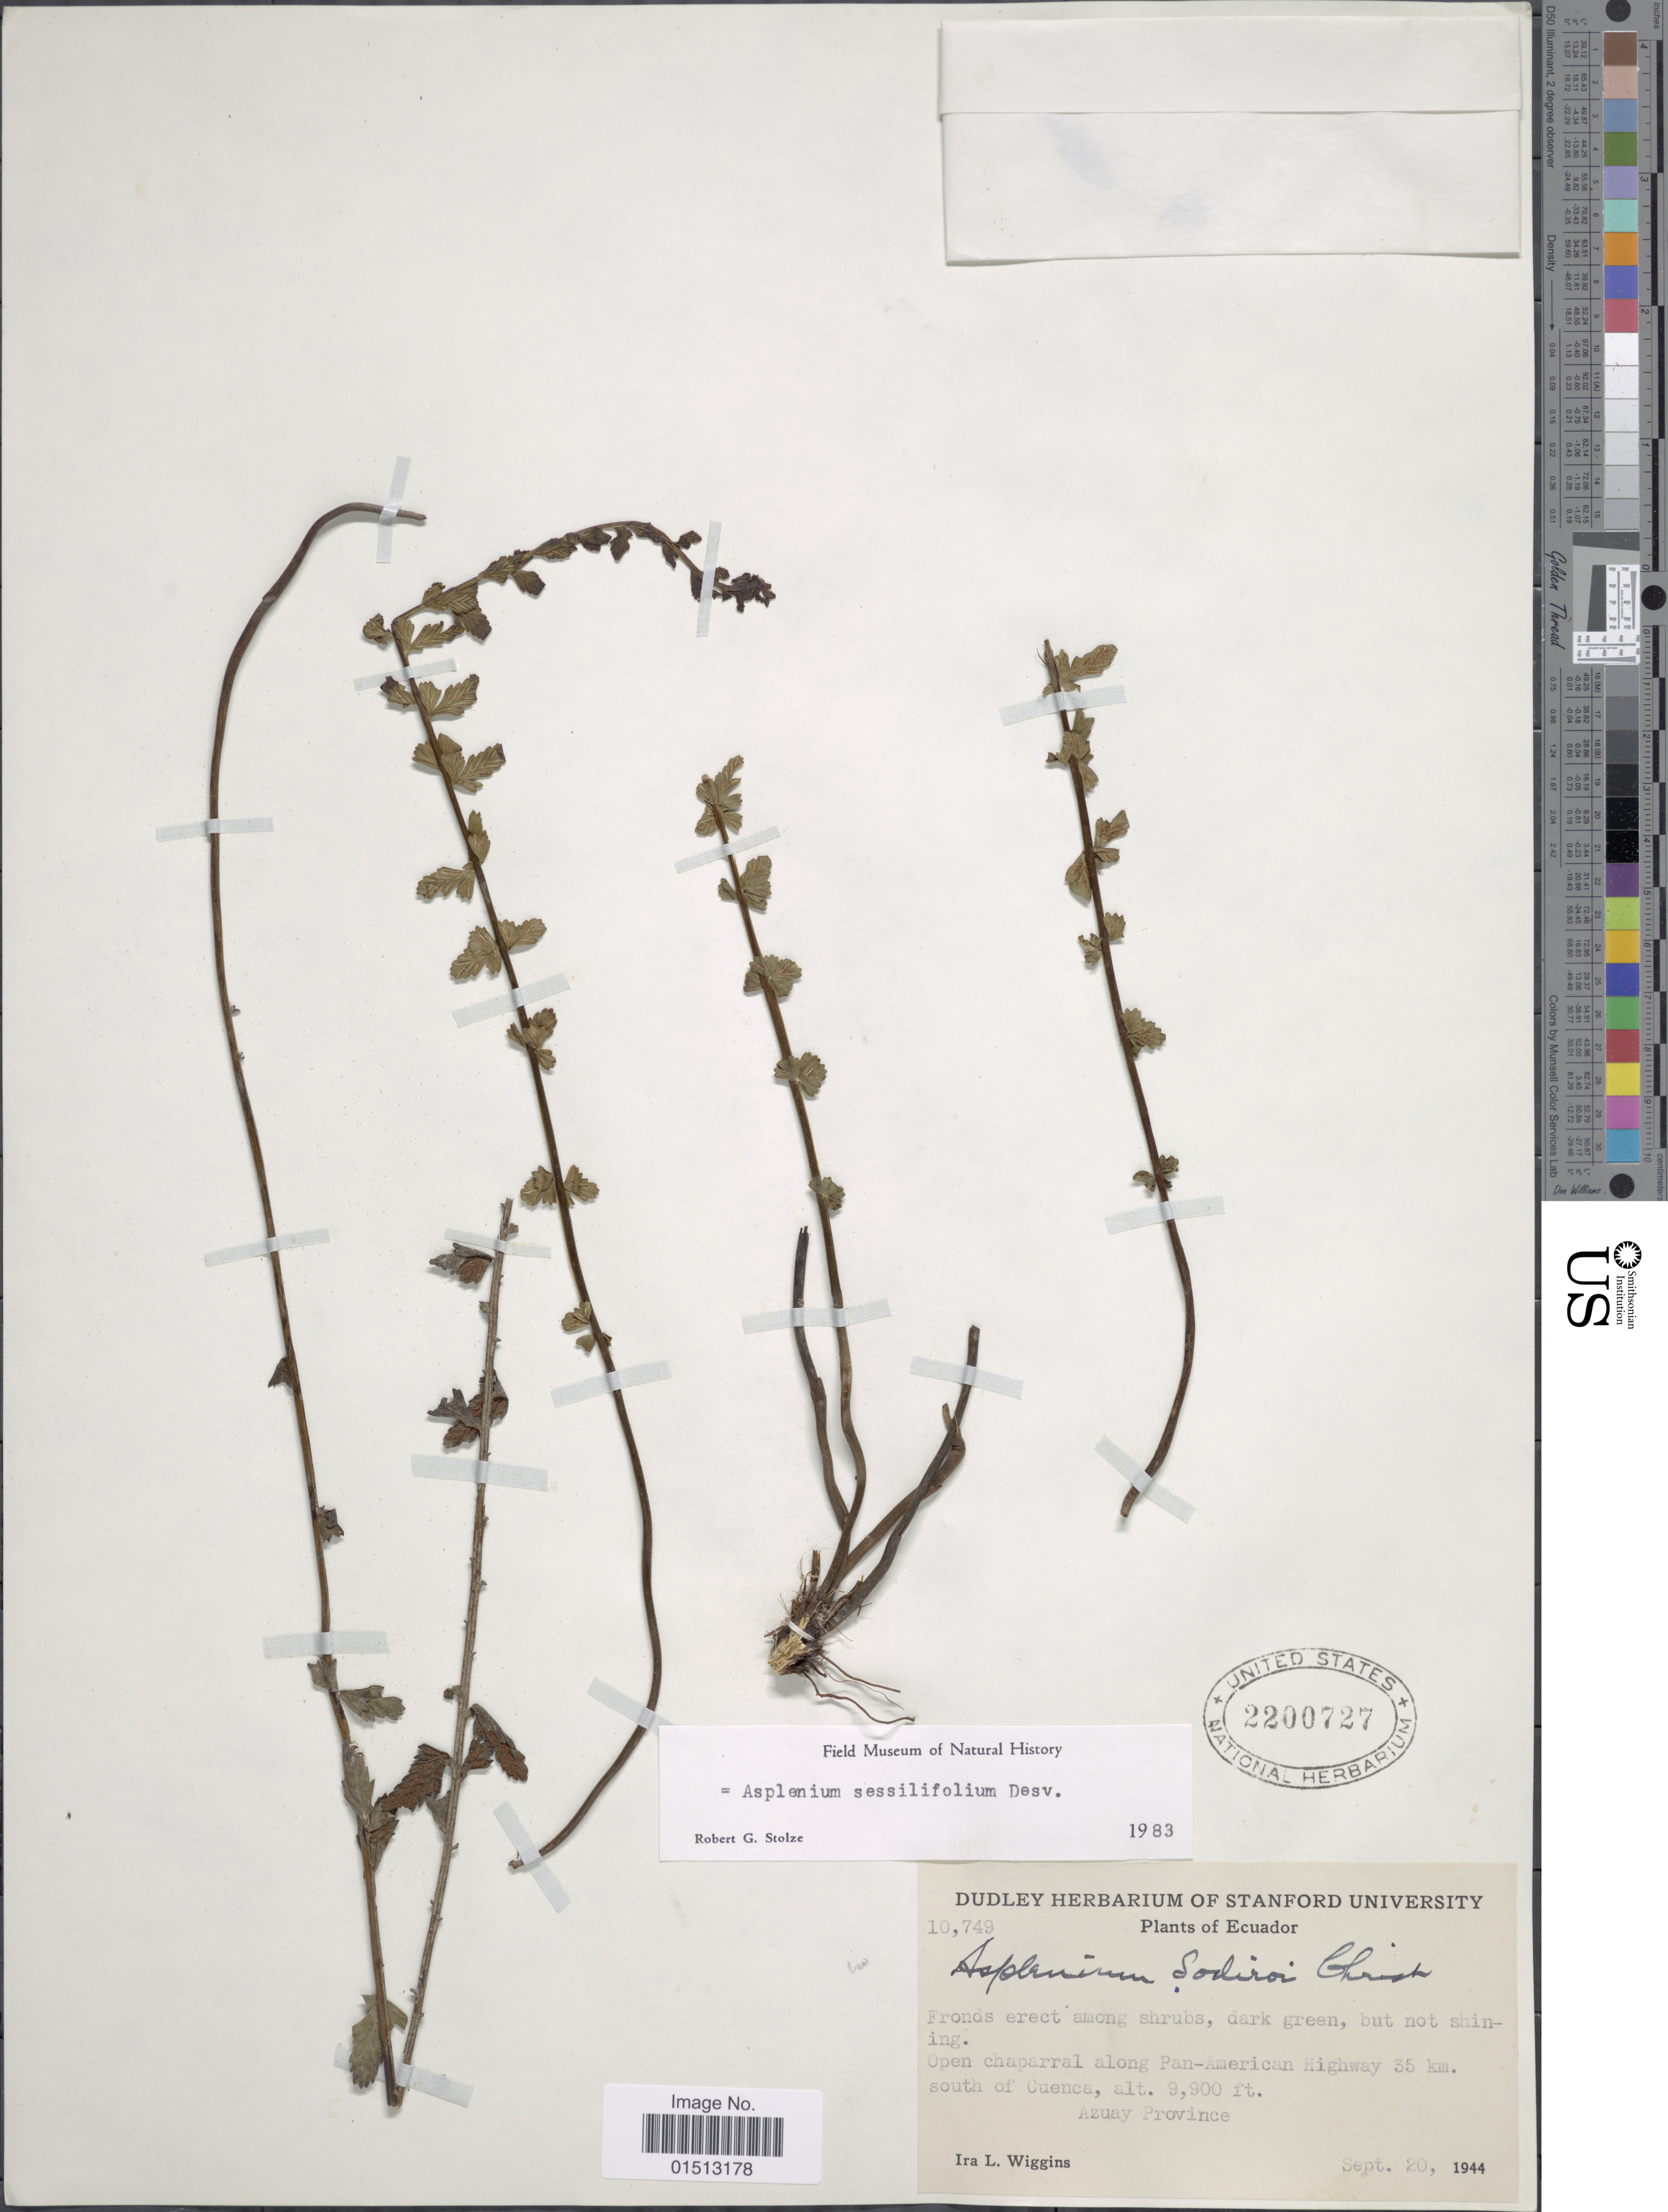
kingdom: Plantae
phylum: Tracheophyta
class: Polypodiopsida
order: Polypodiales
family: Aspleniaceae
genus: Asplenium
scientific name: Asplenium sessilifolium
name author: Desv.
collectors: I. L. Wiggins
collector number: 10749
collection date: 1944-09-20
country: Ecuador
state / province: Azuay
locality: Open chaparral along Pan-American Highway 35km. south of Cuenca.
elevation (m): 3018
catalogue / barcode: US 2200727